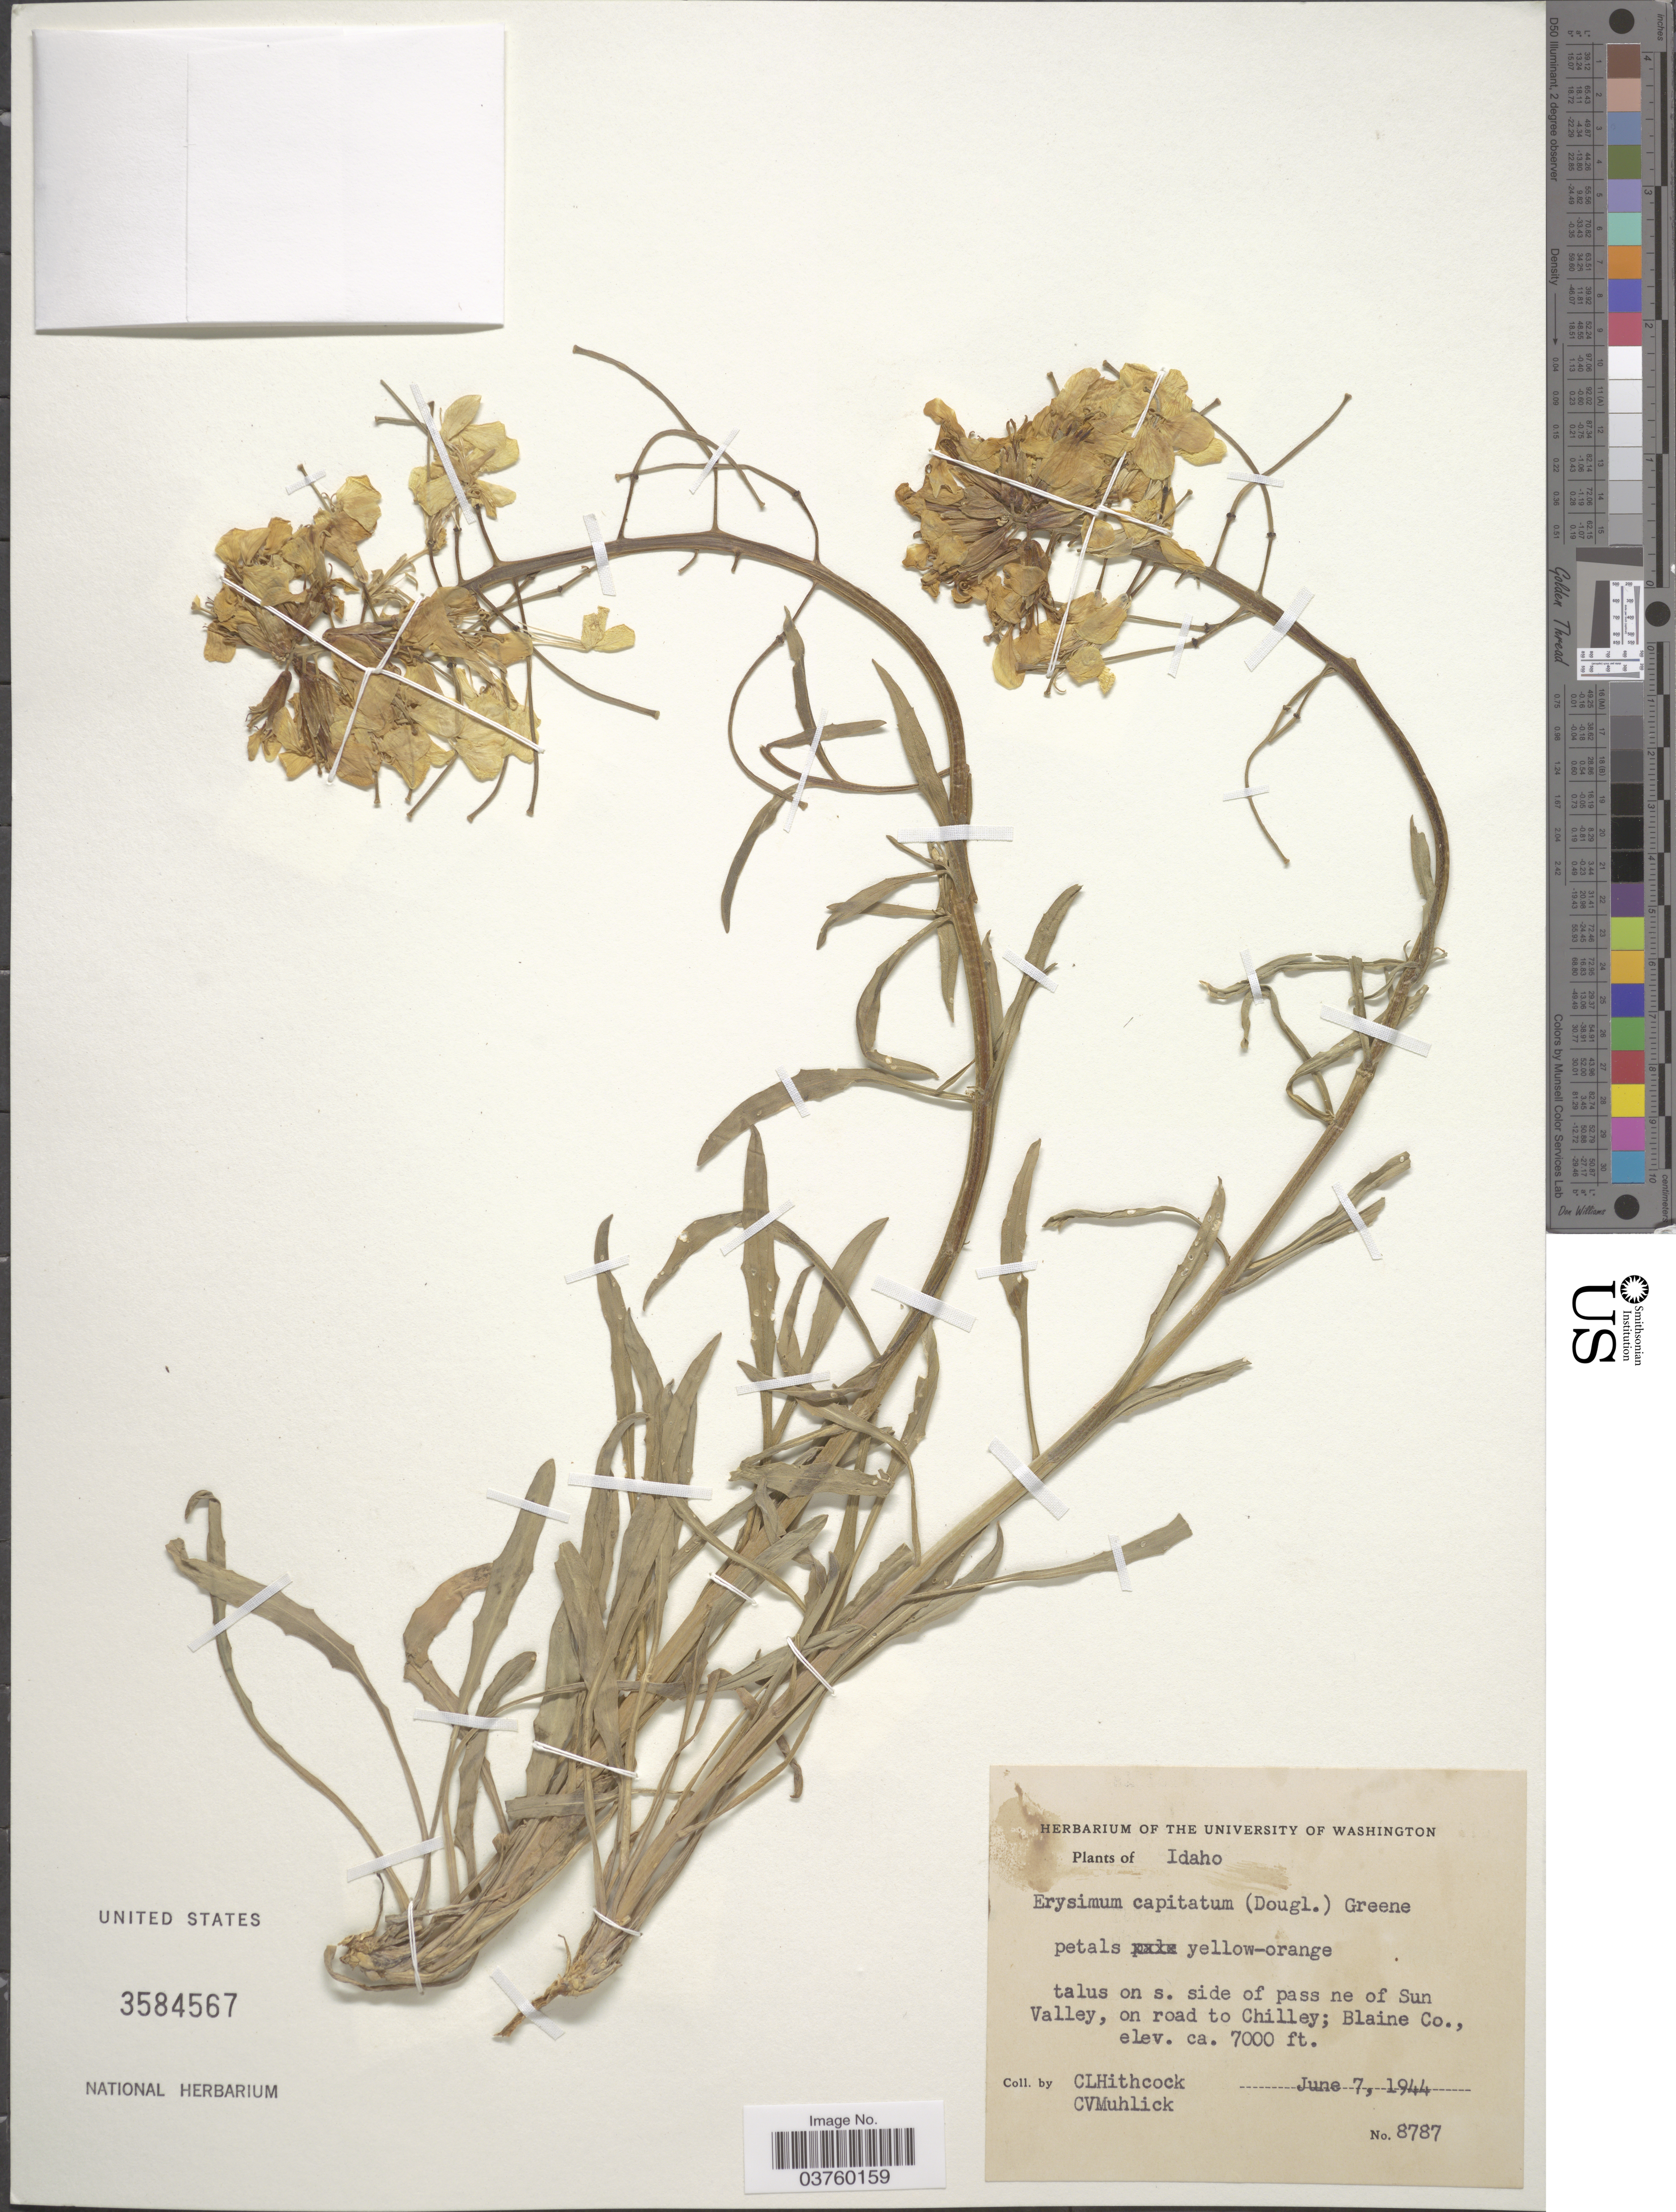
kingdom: Plantae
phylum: Tracheophyta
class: Magnoliopsida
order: Brassicales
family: Brassicaceae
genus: Erysimum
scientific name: Erysimum capitatum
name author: (Douglas ex Hook.) Greene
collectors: C. L. Hitchcock & C. V. Muhlick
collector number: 8787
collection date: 1944-06-07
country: United States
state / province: Idaho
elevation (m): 2134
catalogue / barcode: US 3584567